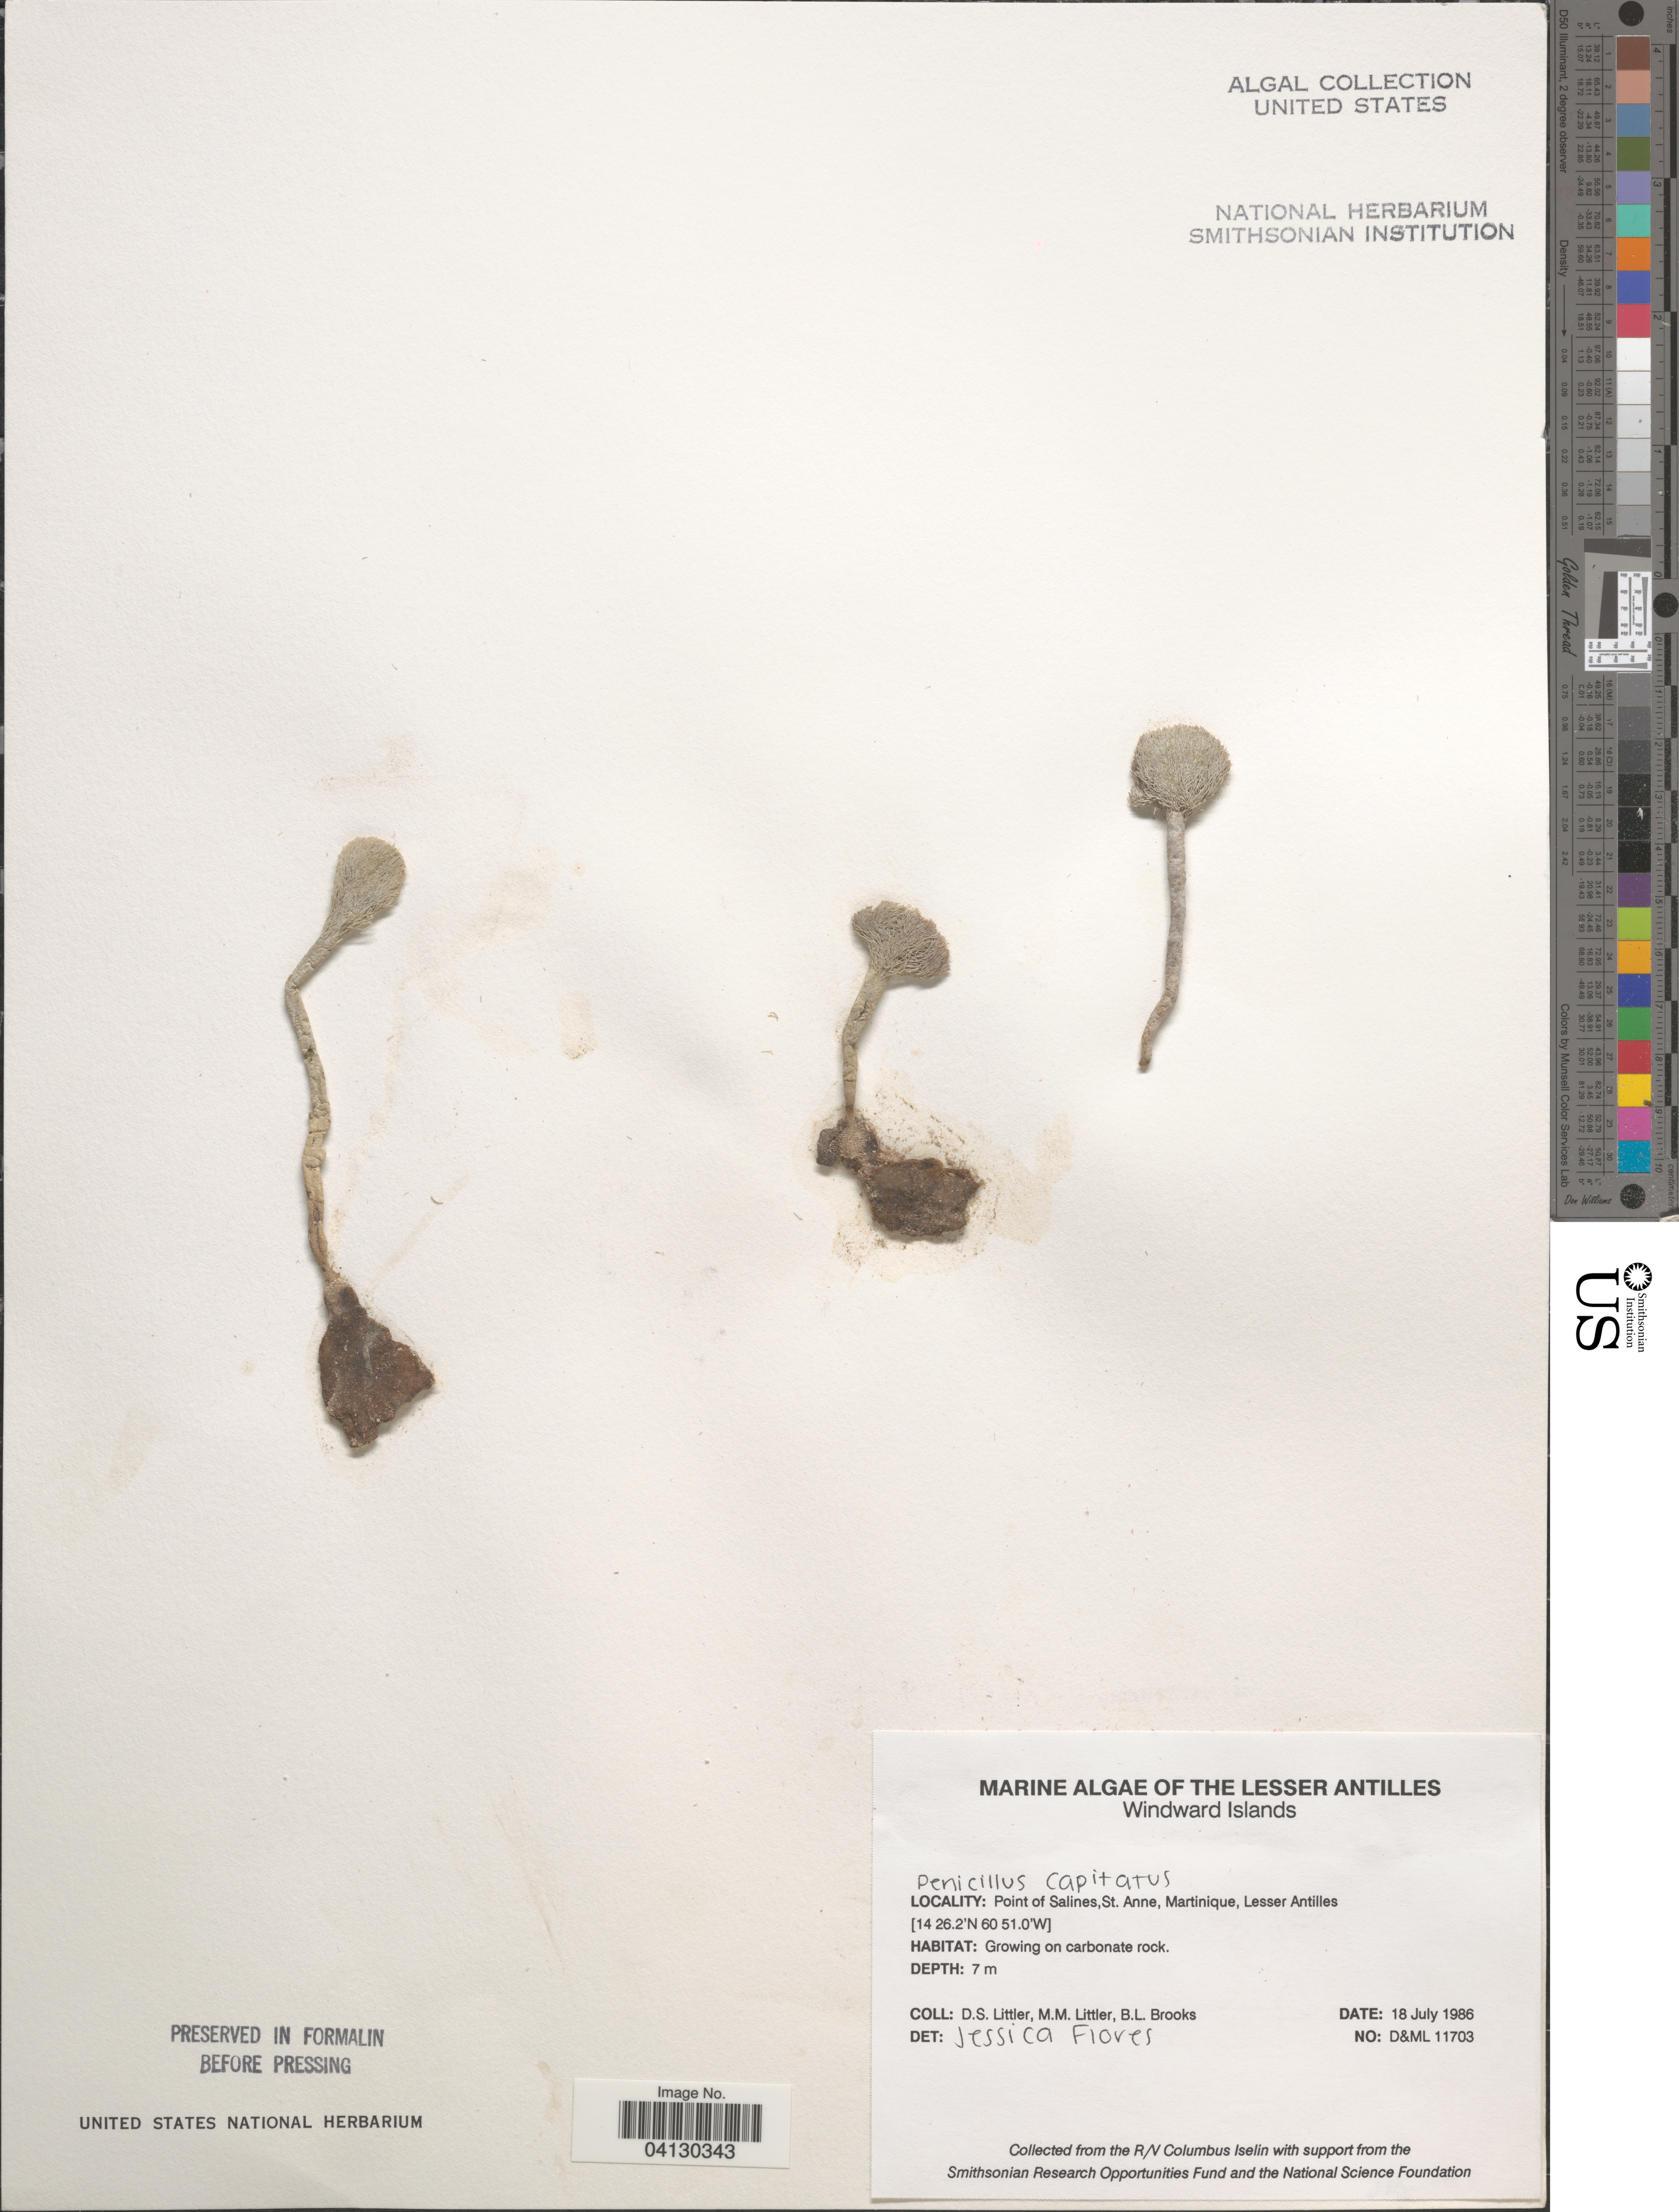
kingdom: Plantae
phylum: Chlorophyta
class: Ulvophyceae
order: Bryopsidales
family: Udoteaceae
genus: Penicillus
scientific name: Penicillus capitatus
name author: Lam.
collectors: D. S. Littler & B. Brooks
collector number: D&ML11703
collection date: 1986-07-18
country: Martinique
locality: The Lesser Antilles. Windward Islands. Point of Salines, St. Anne.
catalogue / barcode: US 328968